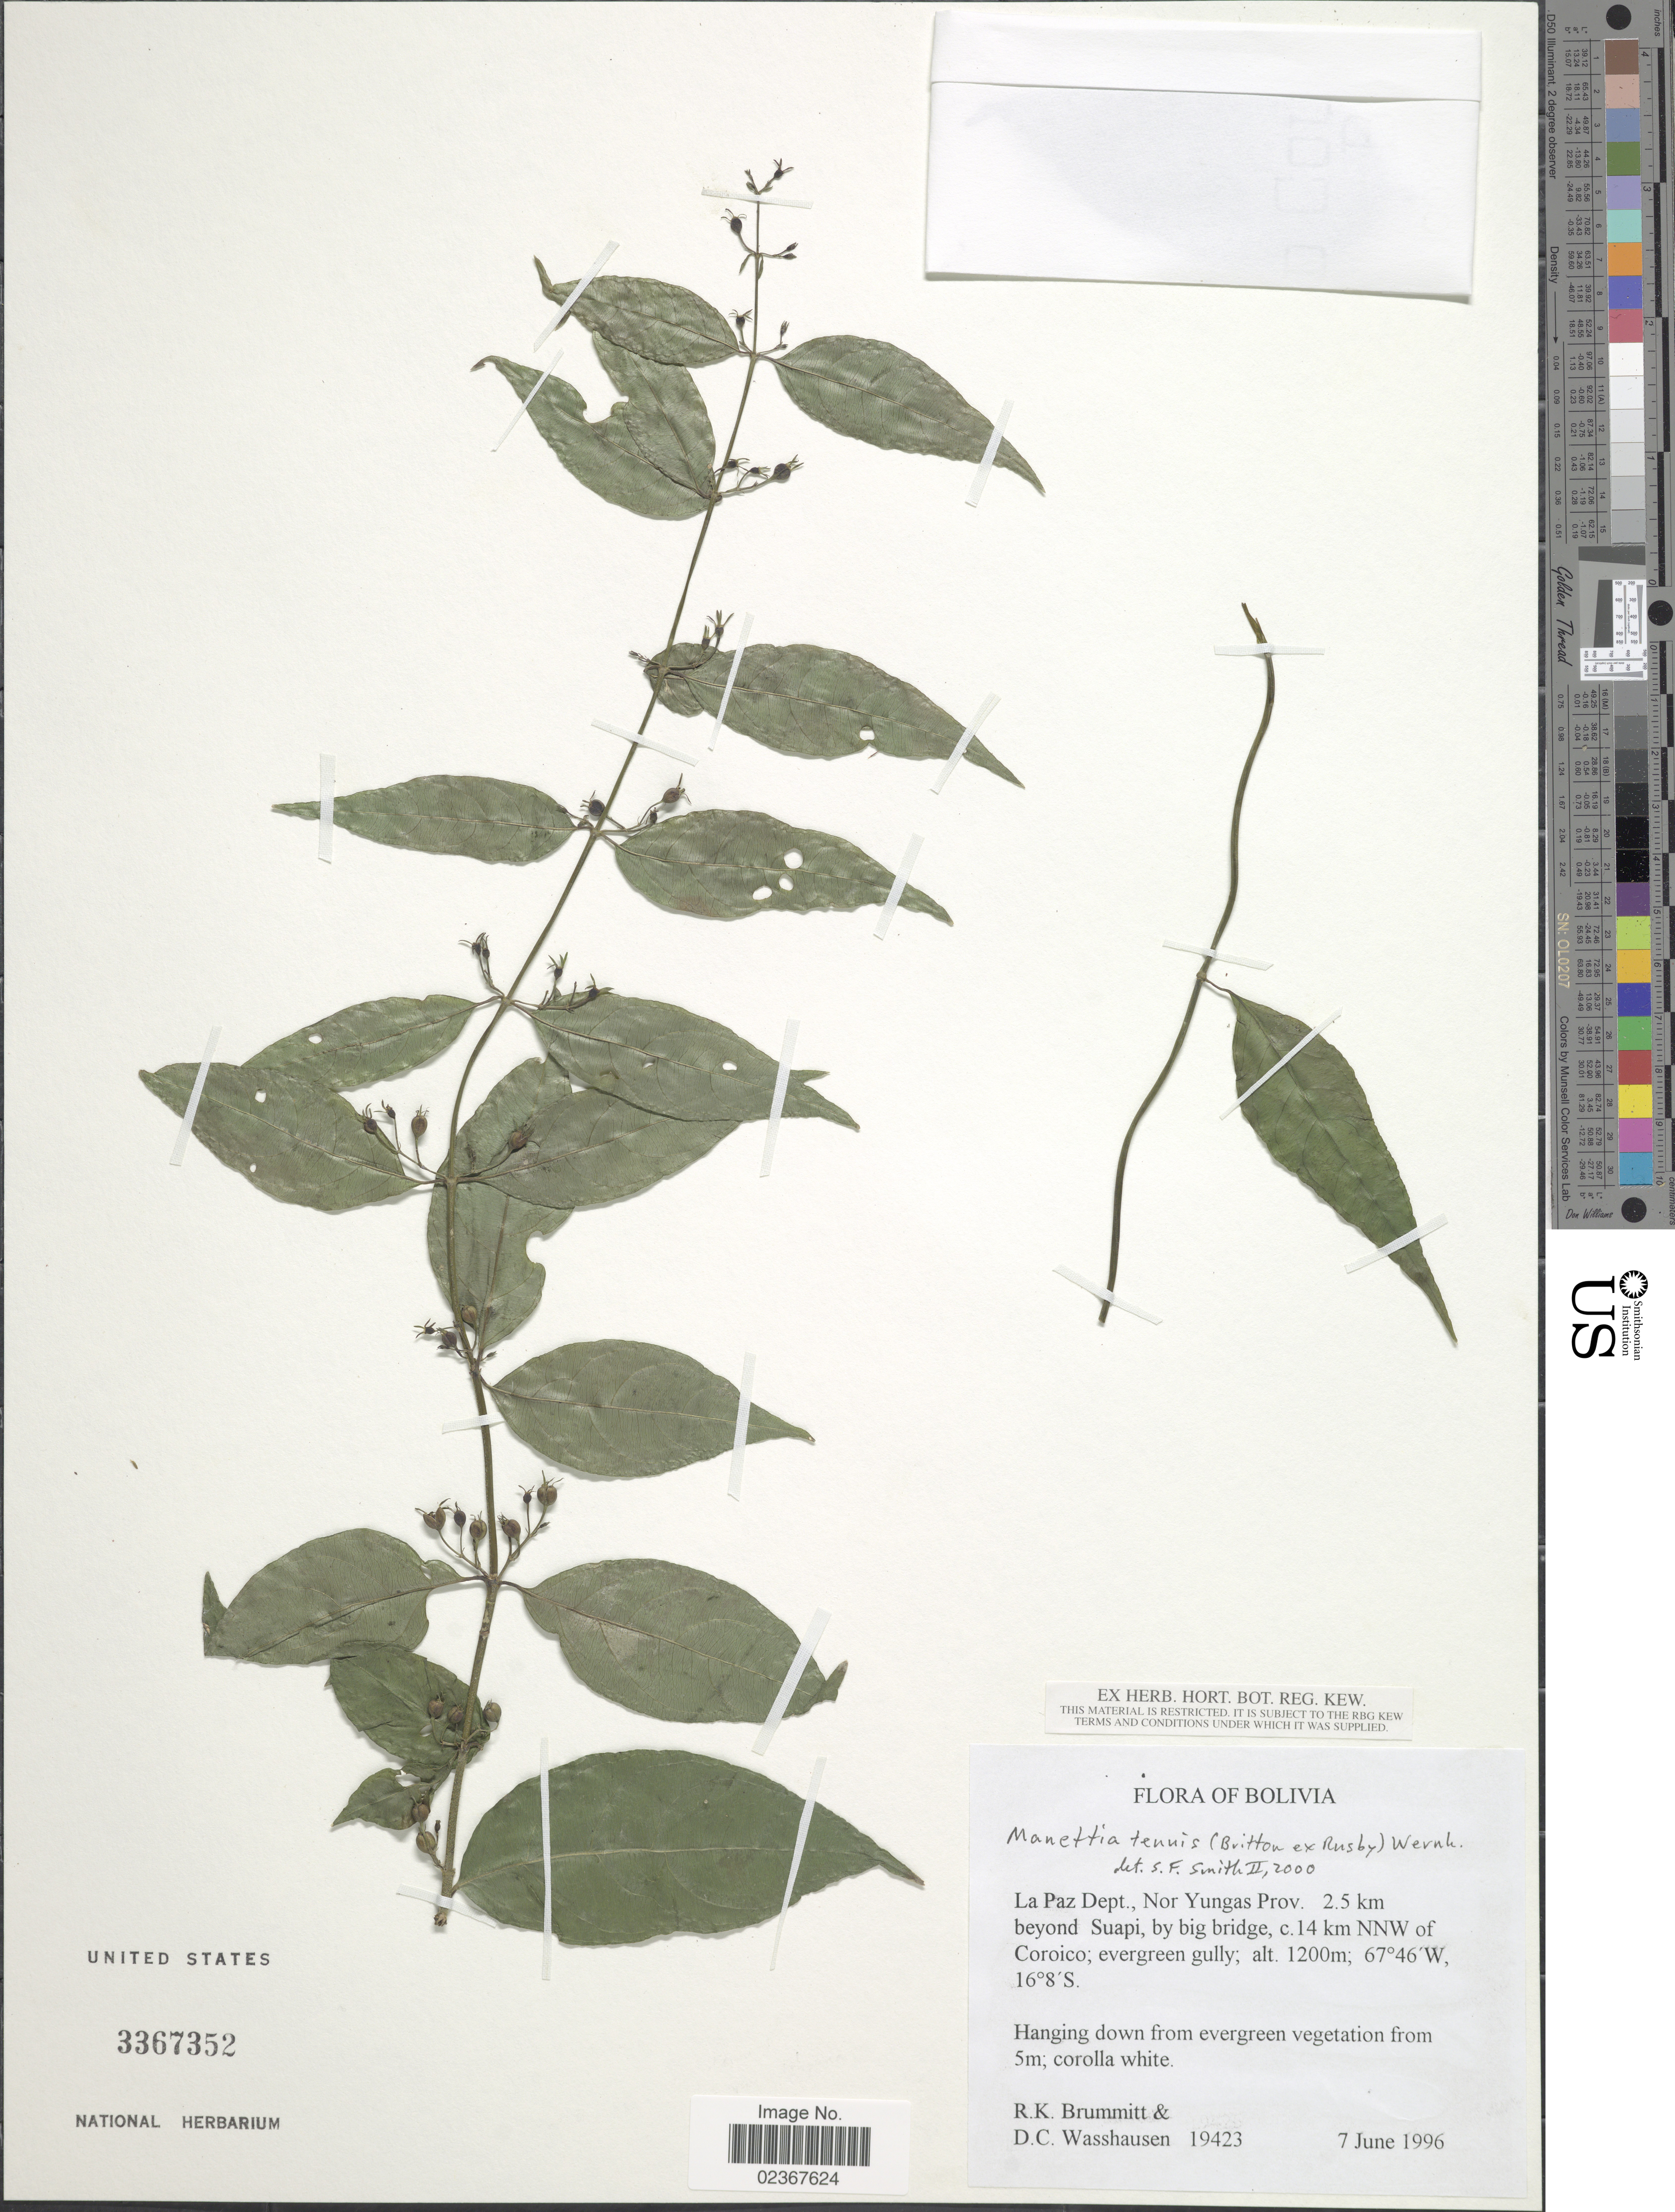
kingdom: Plantae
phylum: Tracheophyta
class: Magnoliopsida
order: Gentianales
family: Rubiaceae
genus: Manettia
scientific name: Manettia tenuis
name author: (Britton ex Rusby) Wernham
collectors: R. K. Brummitt & D. C. Wasshausen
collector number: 19423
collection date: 1996-06-07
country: Bolivia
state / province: La Paz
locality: La Paz Dept., Nor Yungas Prov. 2.5 km beyond Suapi, by big bridge, c. 14 km NNW of Coroico; evergreen gully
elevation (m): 1200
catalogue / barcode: US 3367352